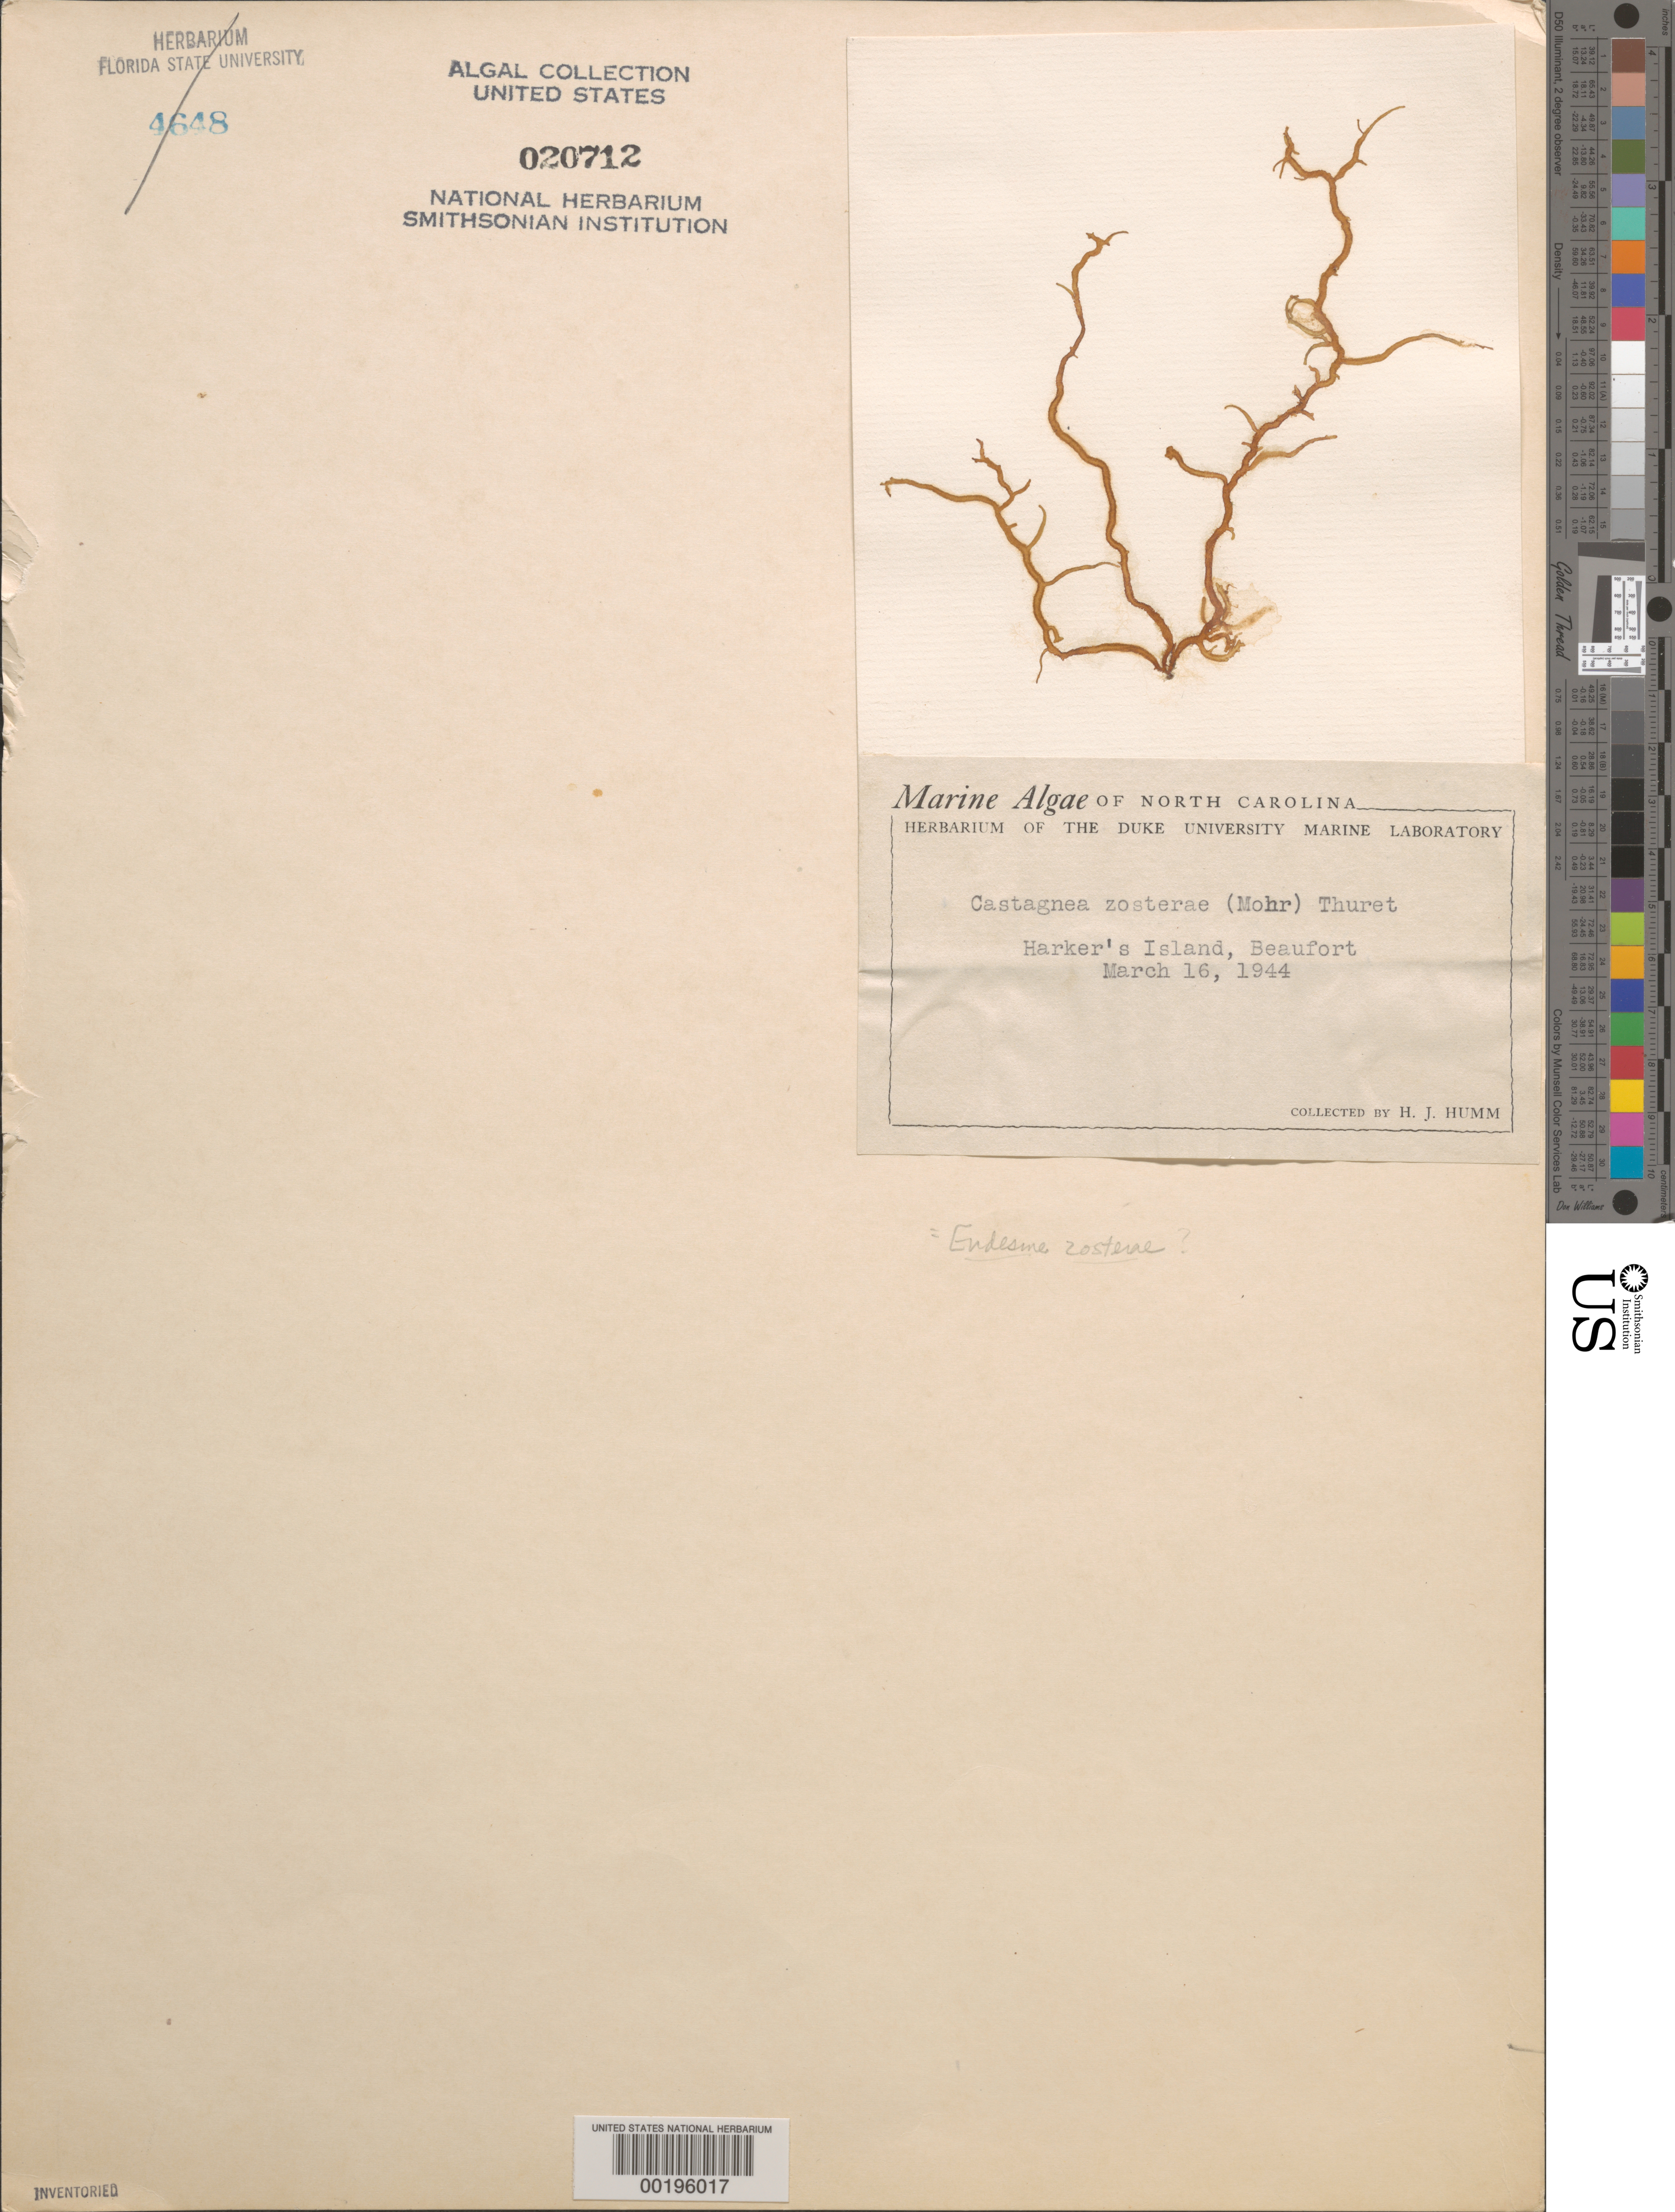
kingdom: Chromista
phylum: Ochrophyta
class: Phaeophyceae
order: Ectocarpales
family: Chordariaceae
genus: Eudesme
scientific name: Eudesme virescens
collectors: H. J. Humm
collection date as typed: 16 Mar 1944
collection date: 1944-03-16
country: United States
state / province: North Carolina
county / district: Carteret County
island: Harkers Island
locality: Beaufort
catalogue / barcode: US 20712